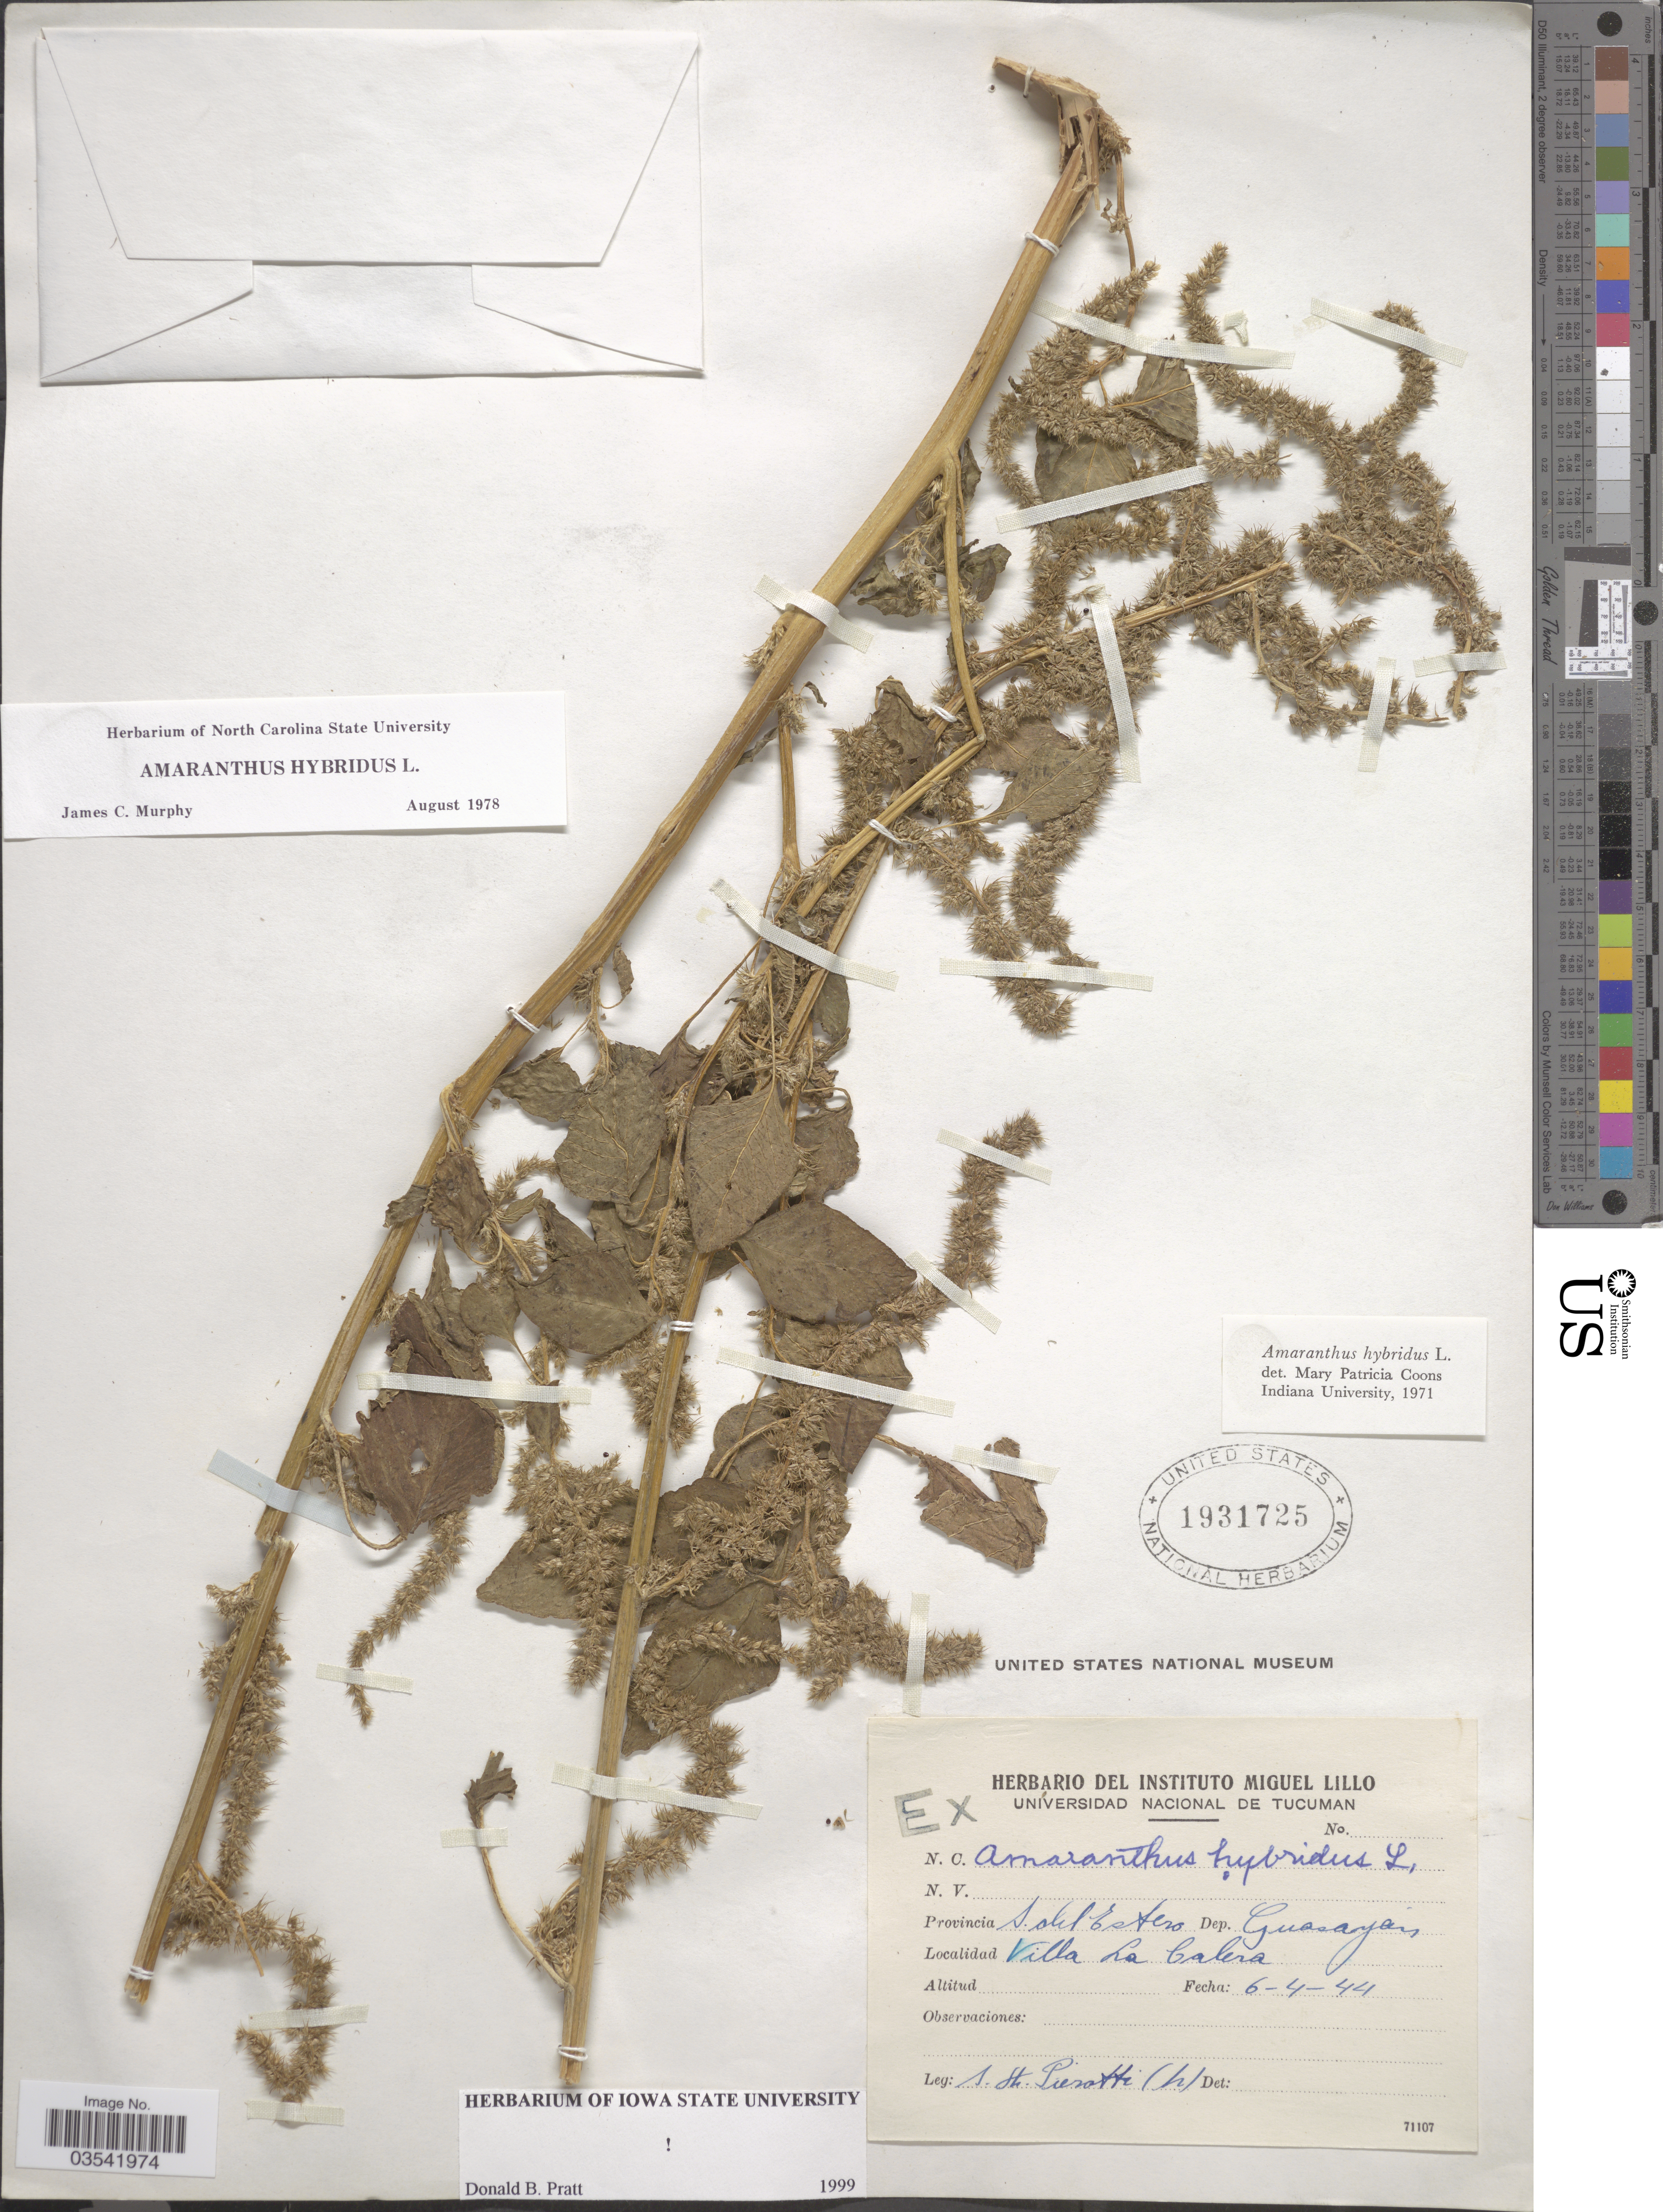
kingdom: Plantae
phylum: Tracheophyta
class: Magnoliopsida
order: Caryophyllales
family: Amaranthaceae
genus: Amaranthus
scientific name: Amaranthus hybridus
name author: L.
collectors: S. A. Pierotti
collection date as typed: Transcribed d/m/y: 6/4/44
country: Argentina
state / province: Santiago del Estero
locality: Dep. Guasayán. Villa La Calera.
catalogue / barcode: US 1931725